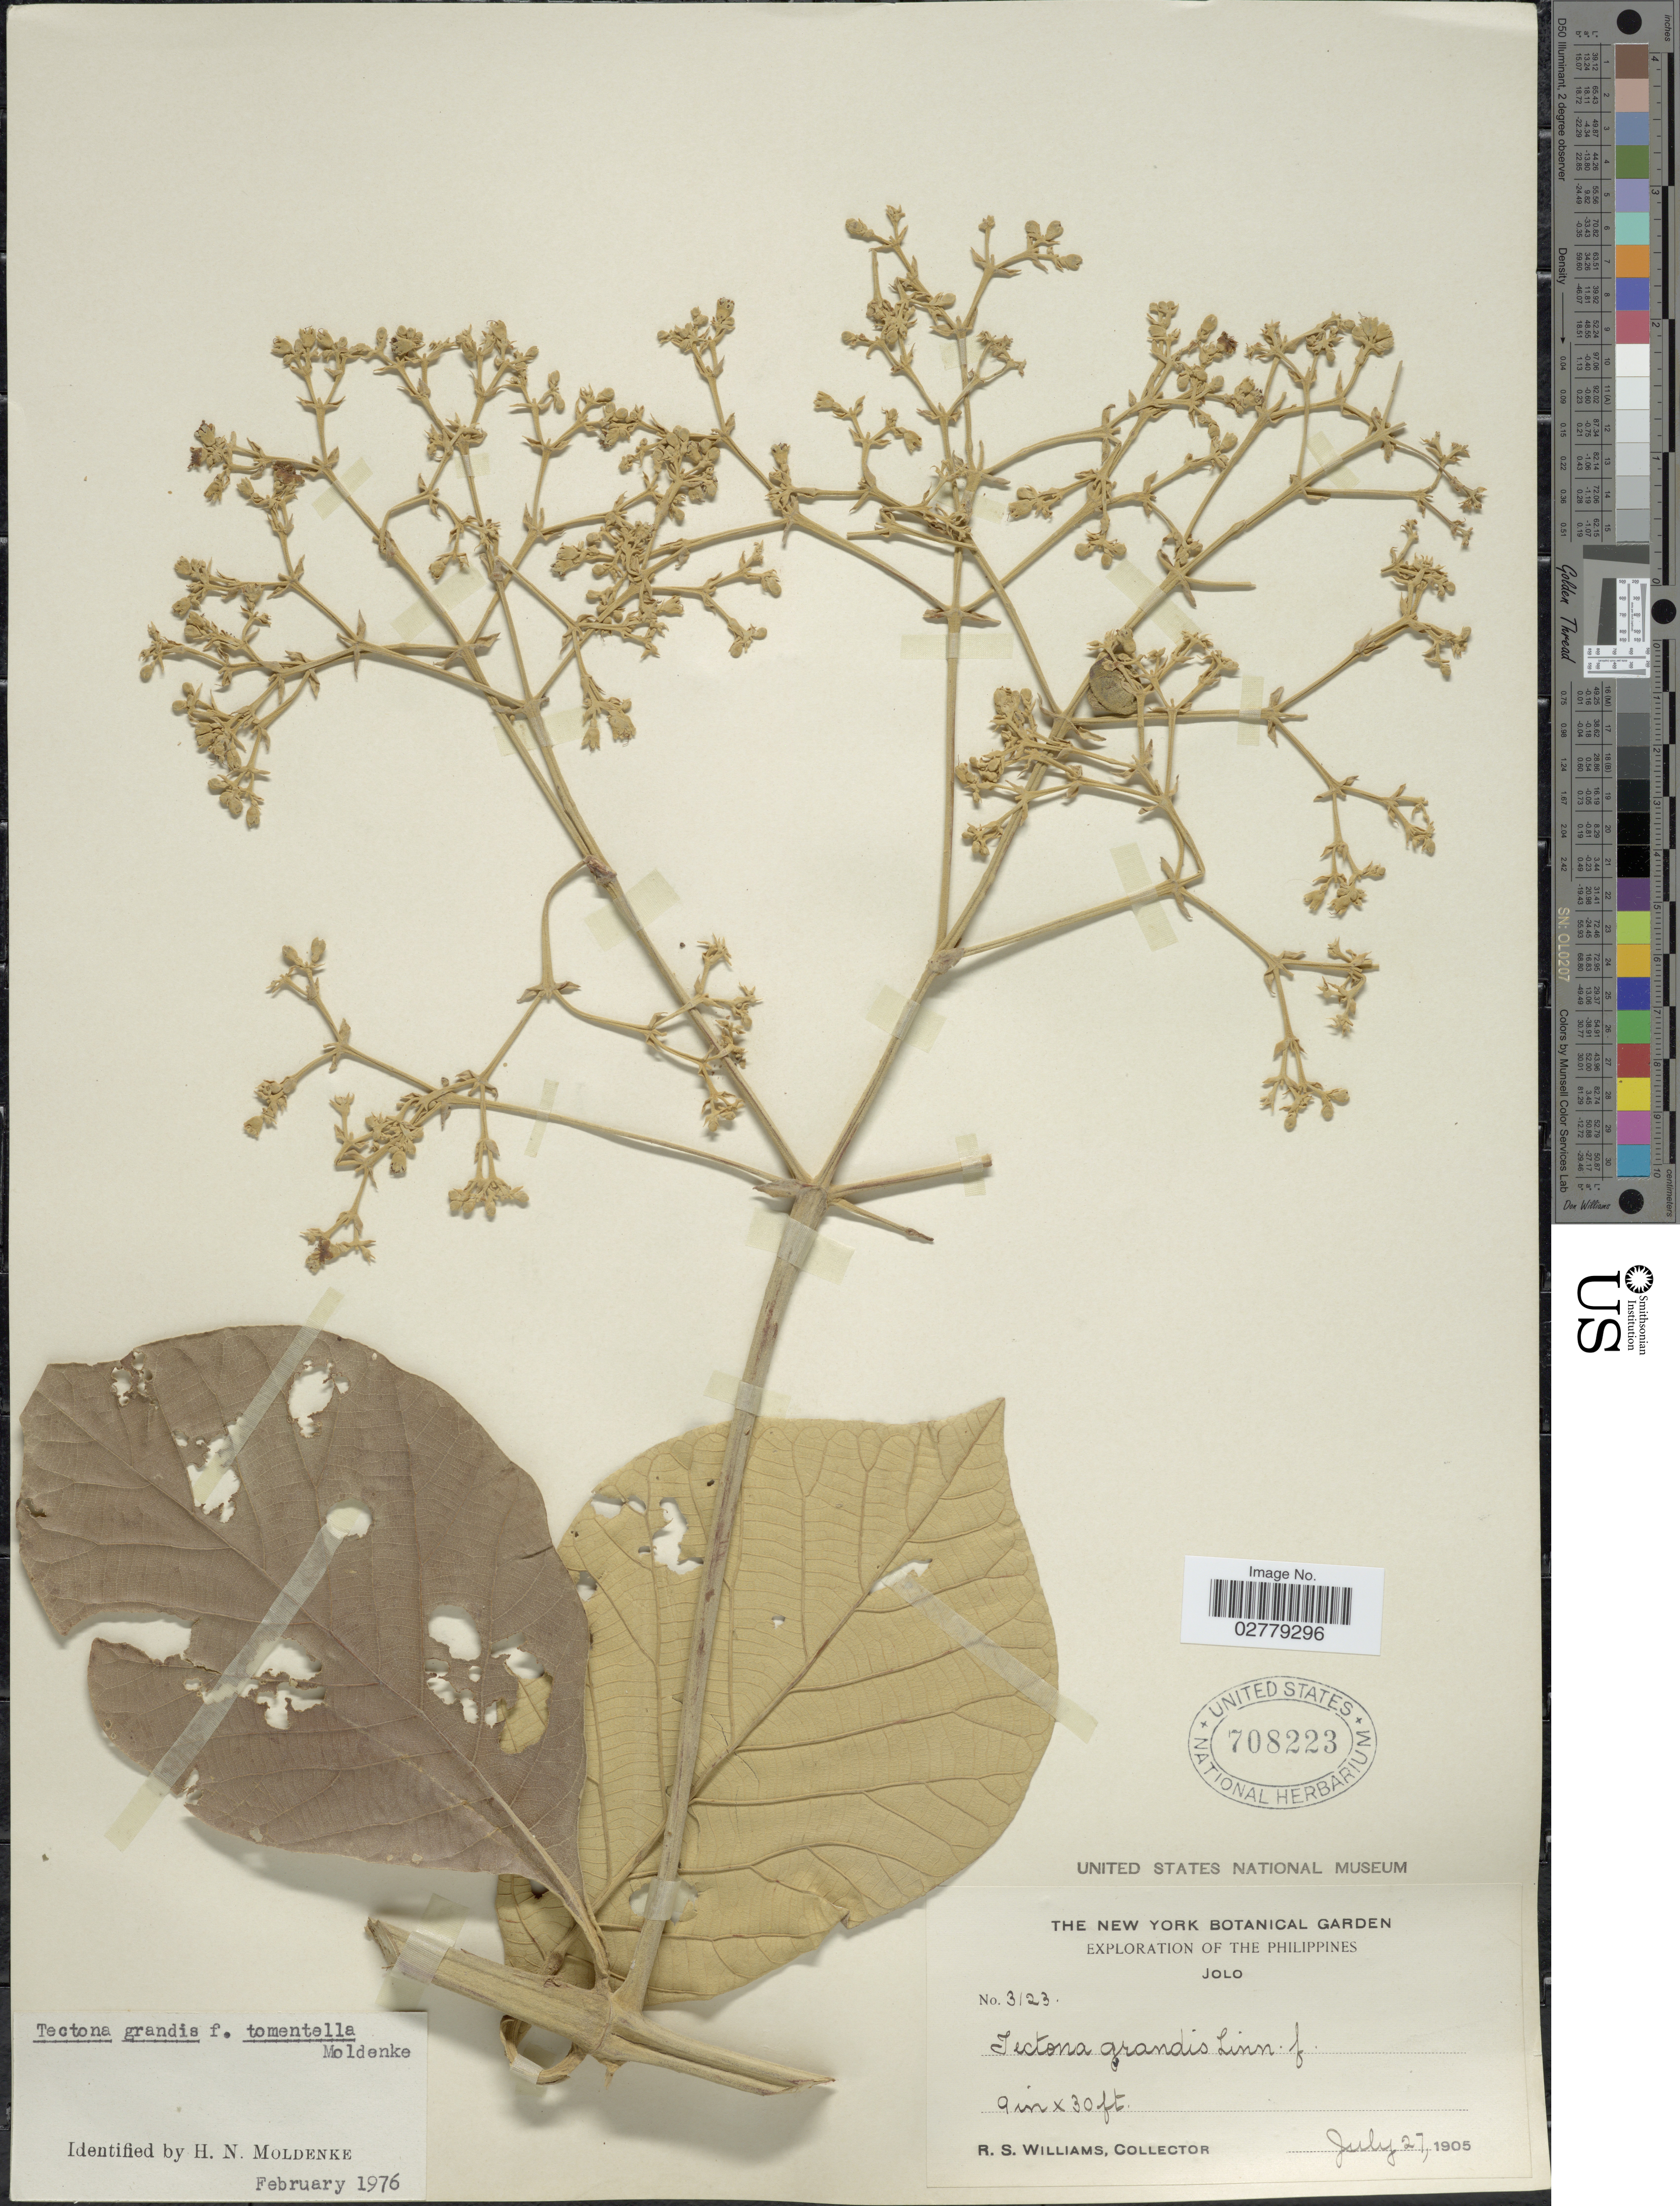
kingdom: Plantae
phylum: Tracheophyta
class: Magnoliopsida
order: Lamiales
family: Lamiaceae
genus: Tectona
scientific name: Tectona grandis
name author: L. f.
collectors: R. S. Williams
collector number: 3123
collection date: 1905-07-27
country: Philippines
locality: Jolo.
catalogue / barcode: US 708223